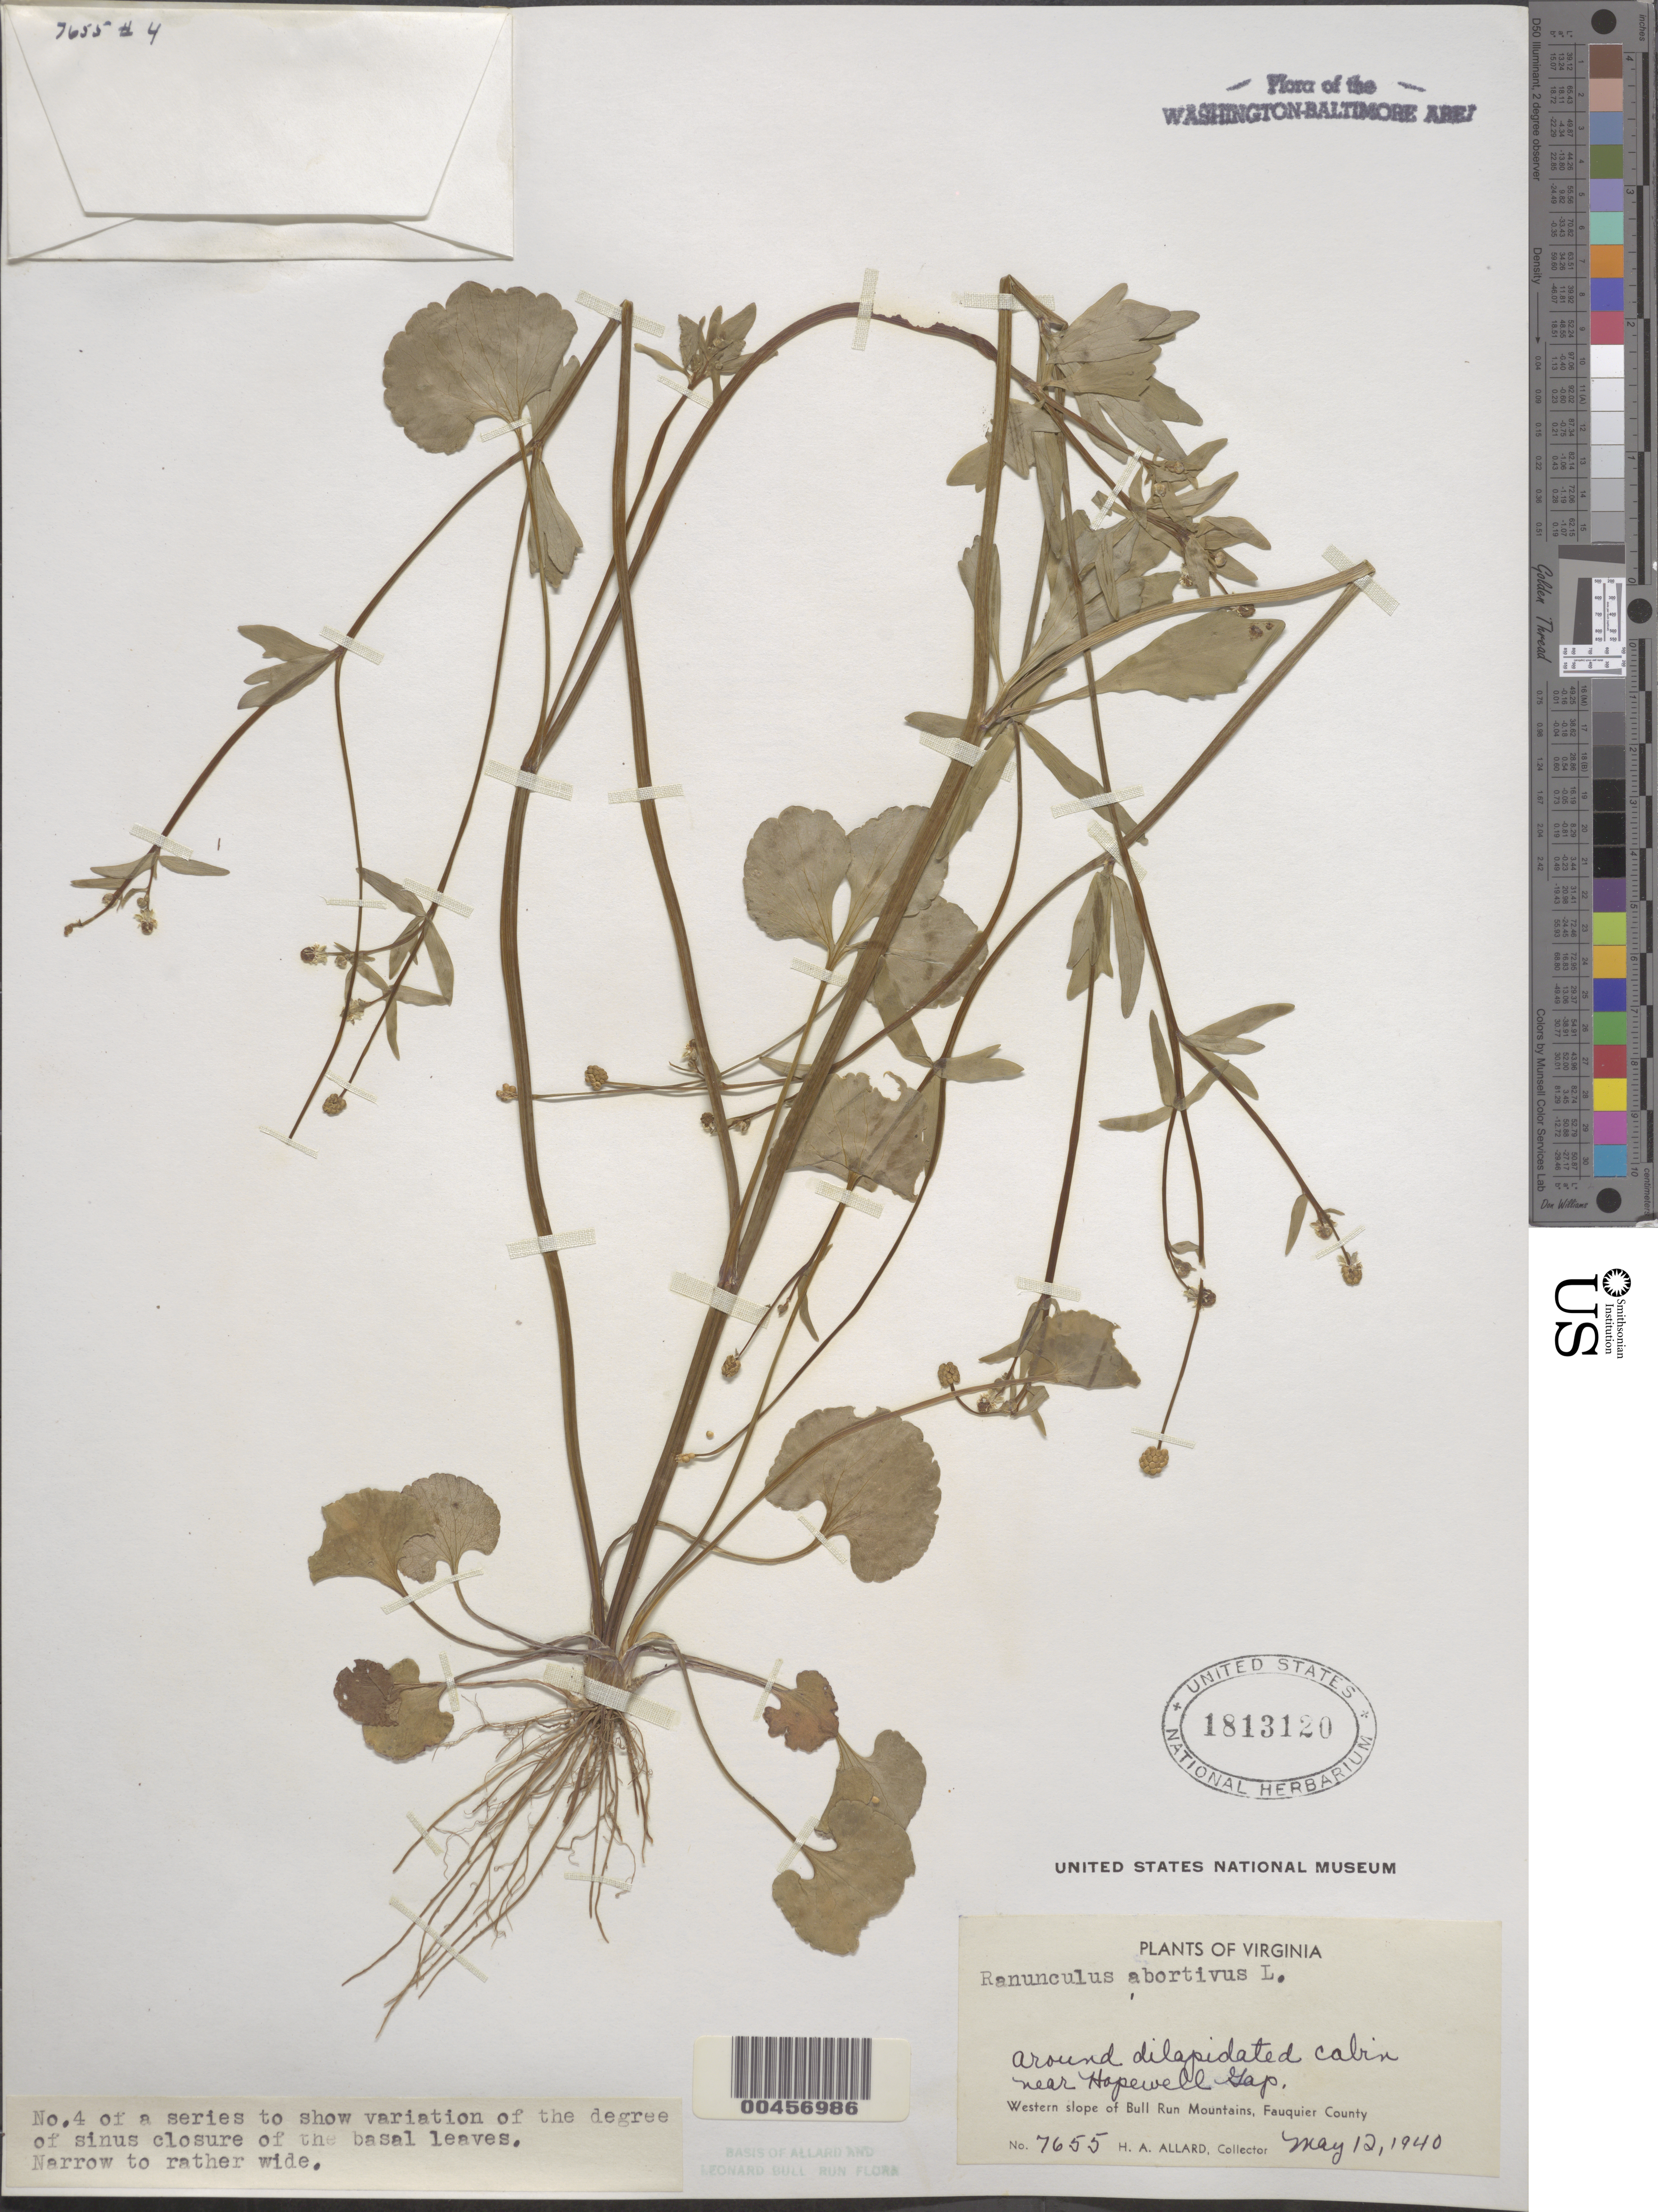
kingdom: Plantae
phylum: Tracheophyta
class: Magnoliopsida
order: Ranunculales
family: Ranunculaceae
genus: Ranunculus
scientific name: Ranunculus abortivus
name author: L.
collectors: H. A. Allard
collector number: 7655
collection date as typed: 12 May 1940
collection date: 1940-05-12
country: United States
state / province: Virginia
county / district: Fauquier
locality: Bull Run Mts, near Hopewell Gap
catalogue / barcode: US 1813120